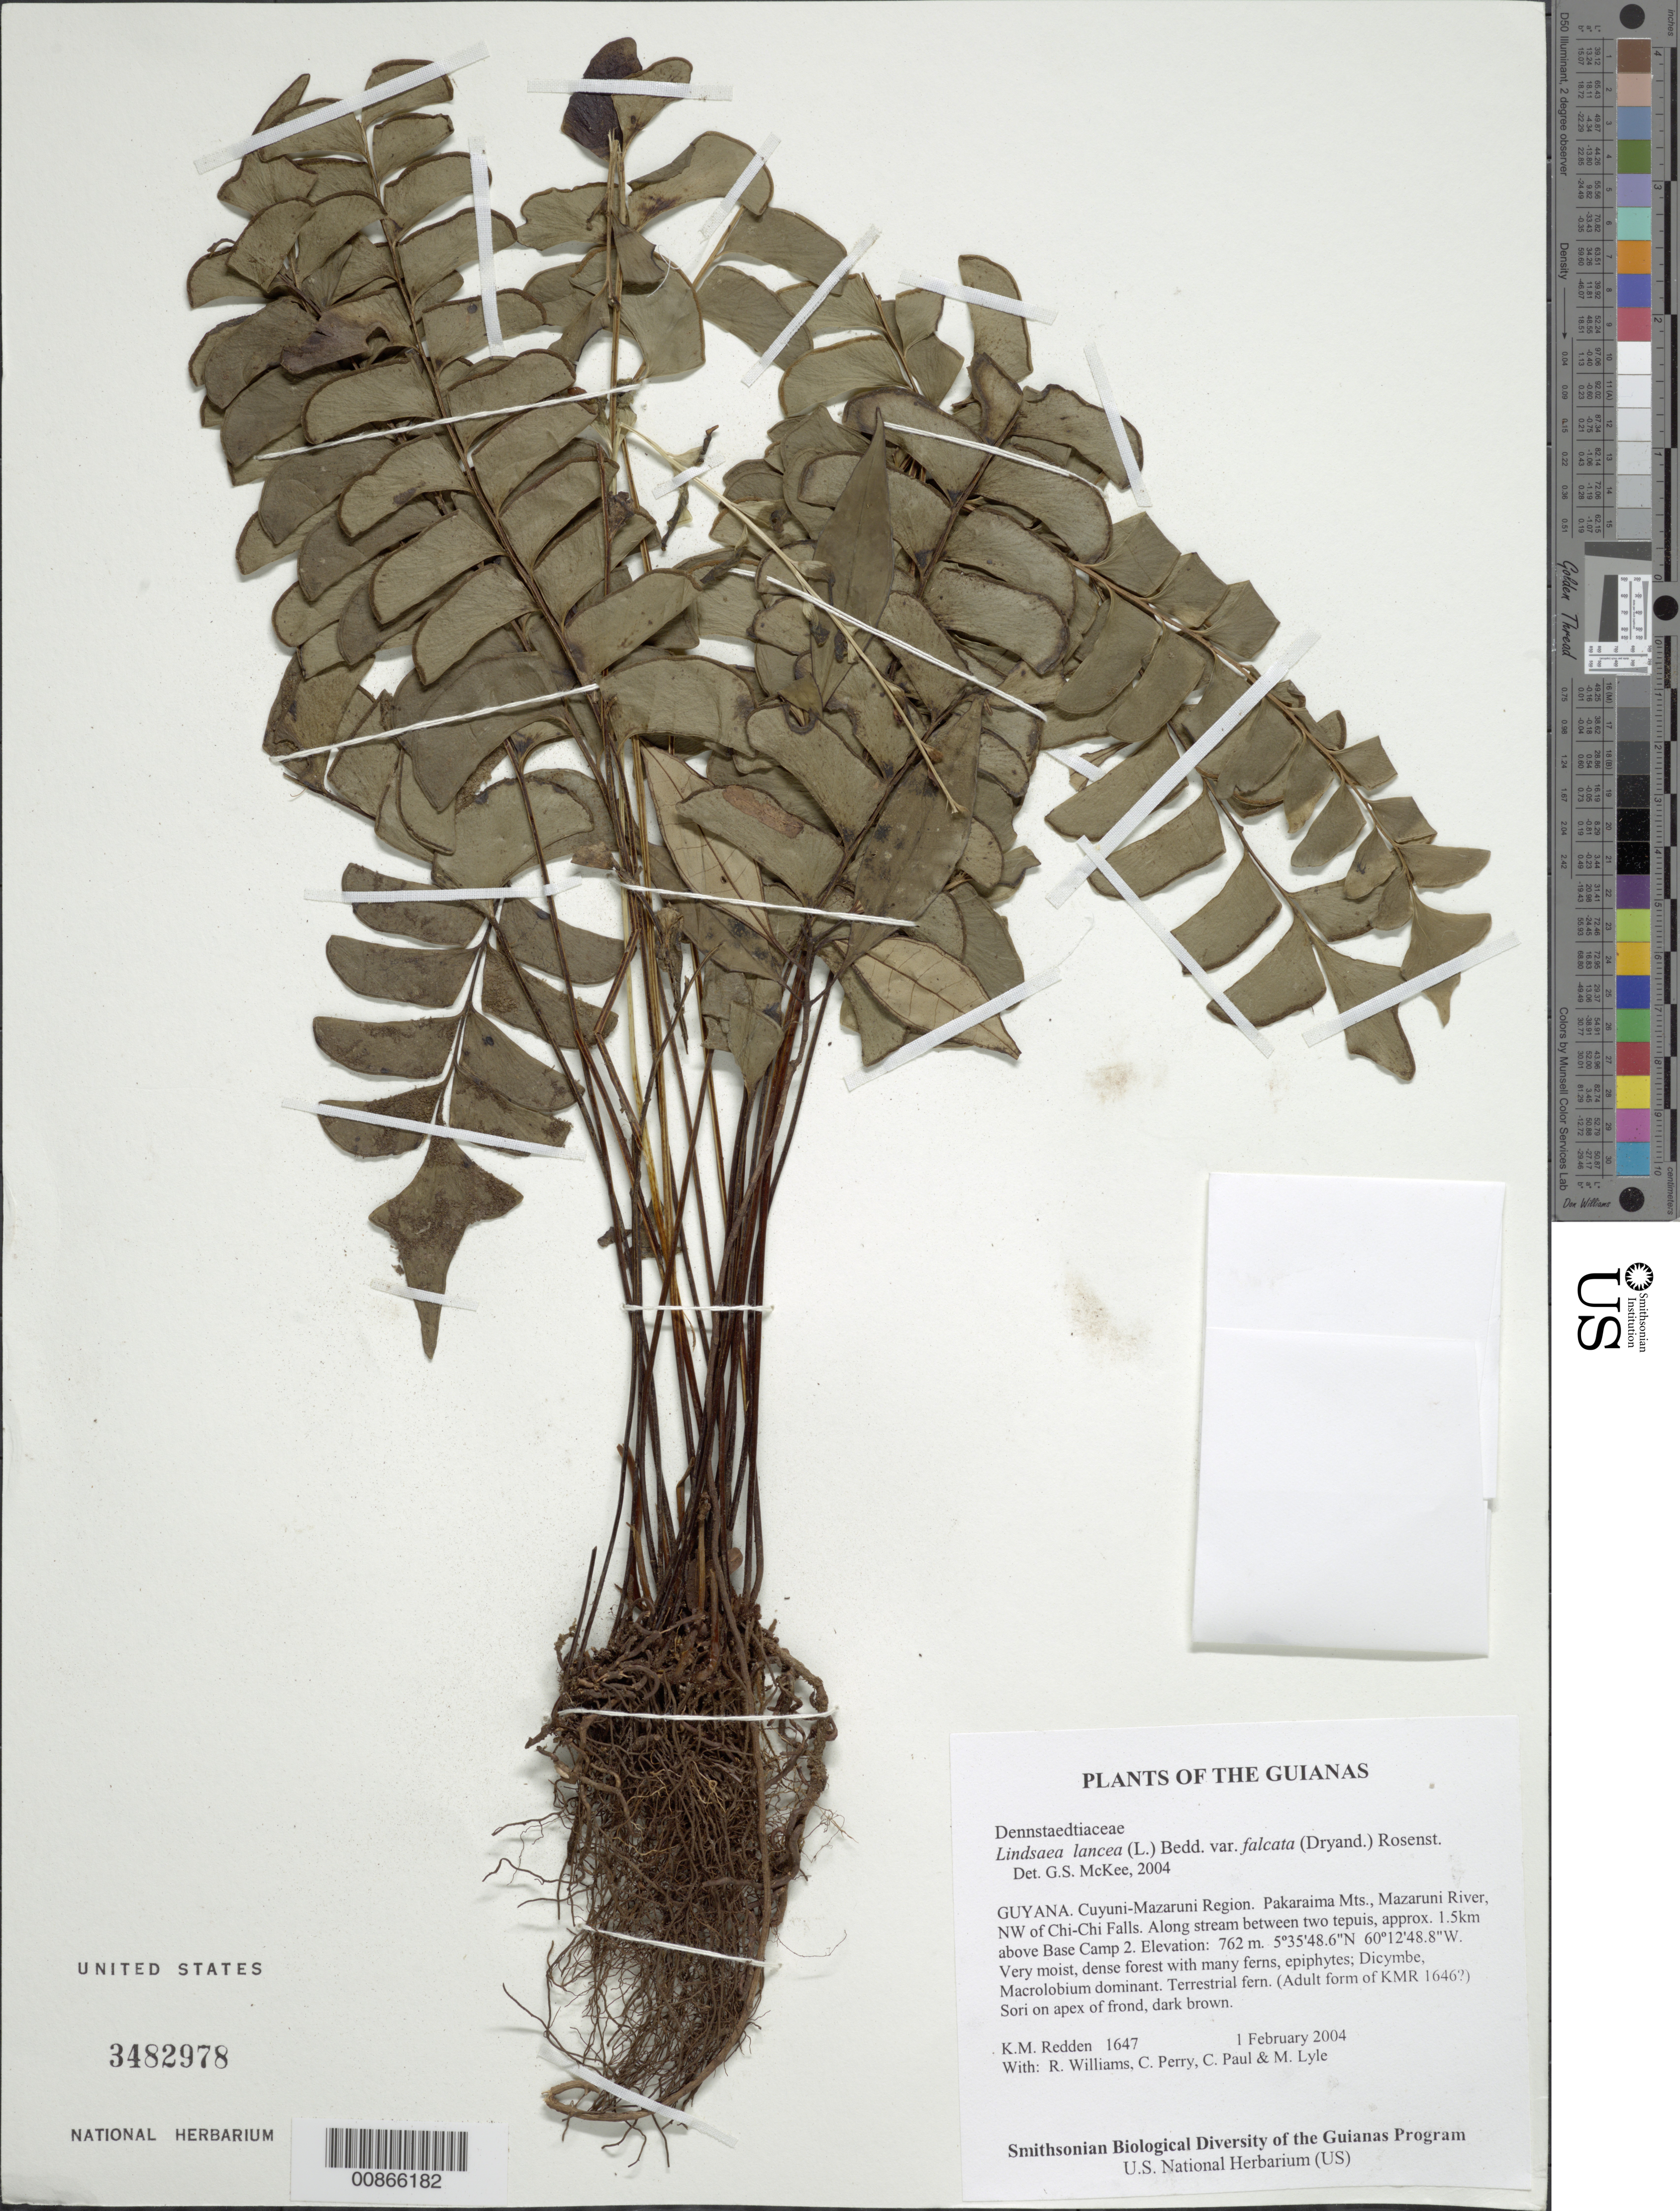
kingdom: Plantae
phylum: Tracheophyta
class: Polypodiopsida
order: Polypodiales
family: Lindsaeaceae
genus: Lindsaea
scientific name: Lindsaea lancea var. falcata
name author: (Dryand.) Rosenst.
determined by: McKee, G. S., (US), NMNH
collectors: K. M. Redden, R. Williams, C. Perry, C. Paul & M. Lyle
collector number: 1647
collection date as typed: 1 February 2004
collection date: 2004-02-01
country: Guyana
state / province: Cuyuni-Mazaruni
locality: Pakaraima Mts., Mazaruni River, NW of Chi-Chi Falls. Along stream between two tepuis, approx. 1.5km above Base Camp 2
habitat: Very moist, dense forest with many ferns, epiphytes; Dicymbe, Macrolobium dominant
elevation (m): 762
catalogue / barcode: US 3482978